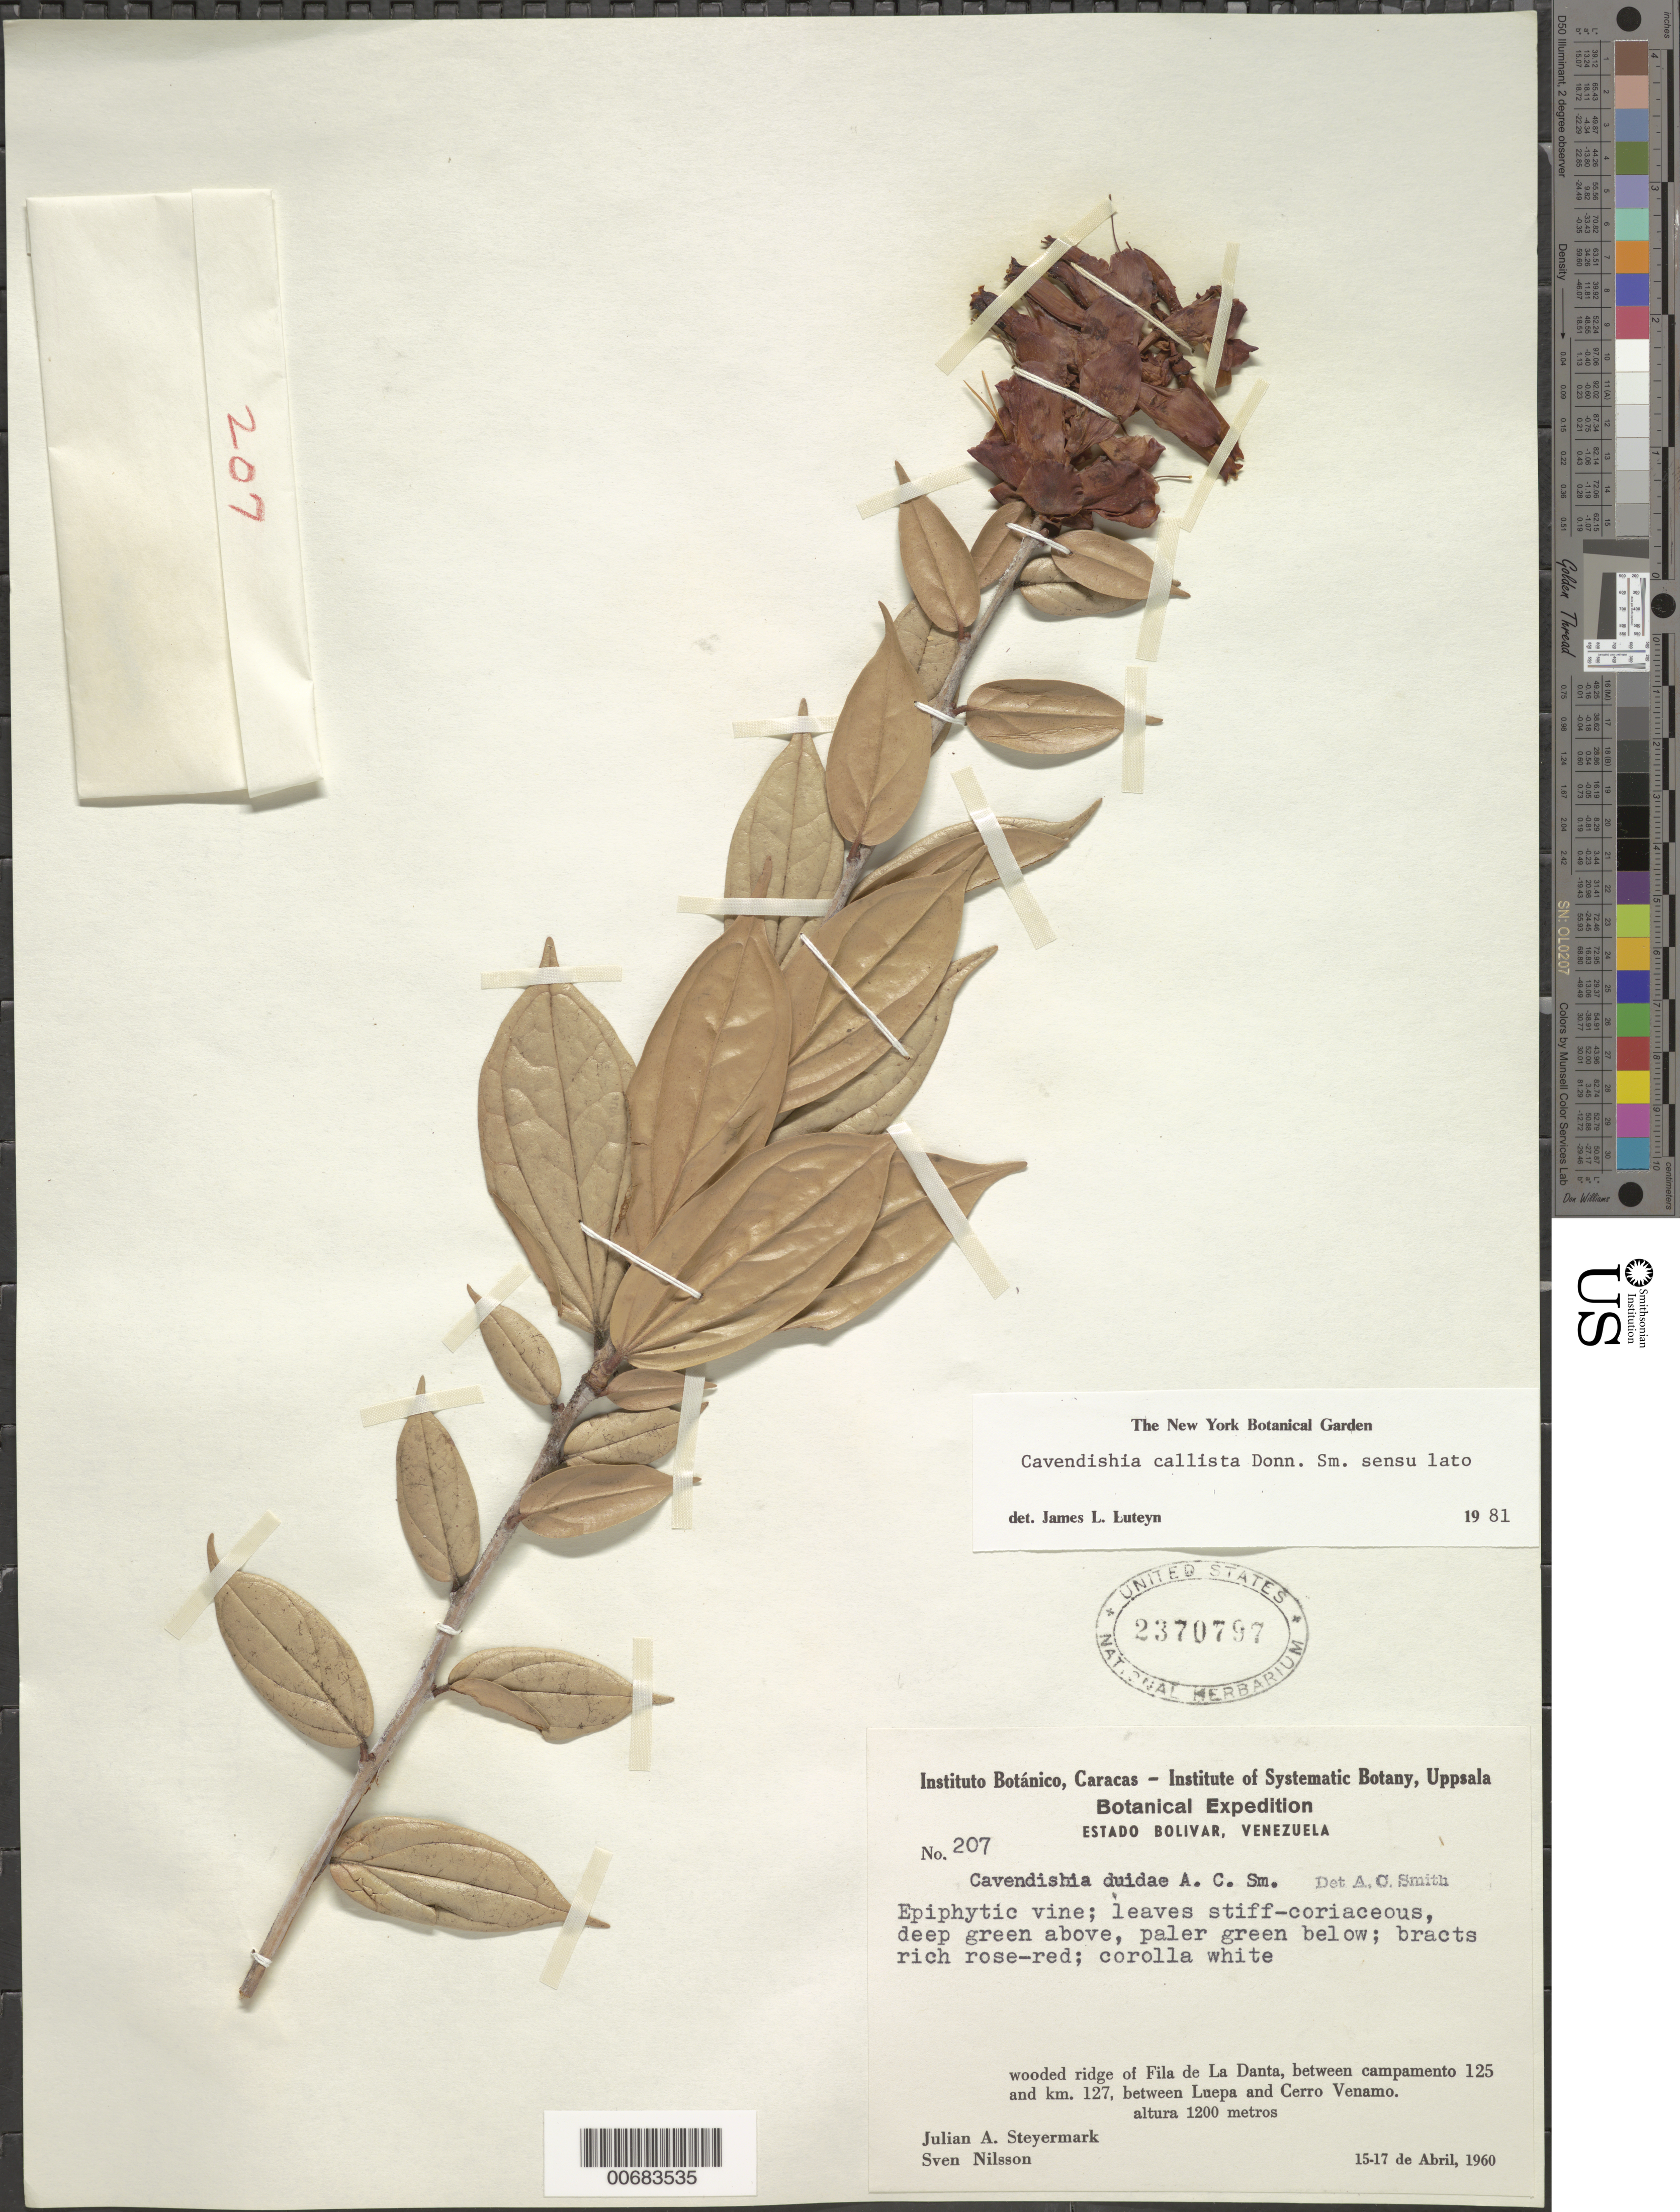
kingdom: Plantae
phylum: Tracheophyta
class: Magnoliopsida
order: Ericales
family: Ericaceae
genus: Cavendishia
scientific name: Cavendishia callista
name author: Donn. Sm.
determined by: Luteyn, J. L.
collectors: J. Steyermark & S. Nilsson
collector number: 60 207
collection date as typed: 15-Apr-60 to 17-Apr-60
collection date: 1960-04-15/1960-04-17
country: Venezuela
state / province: Bolívar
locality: Fila La Danta, following the provisional carretera between campamento 125 and km 127, between Luepa and cerro Venamo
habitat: Wooded ridge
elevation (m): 1200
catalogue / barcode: US 2370797